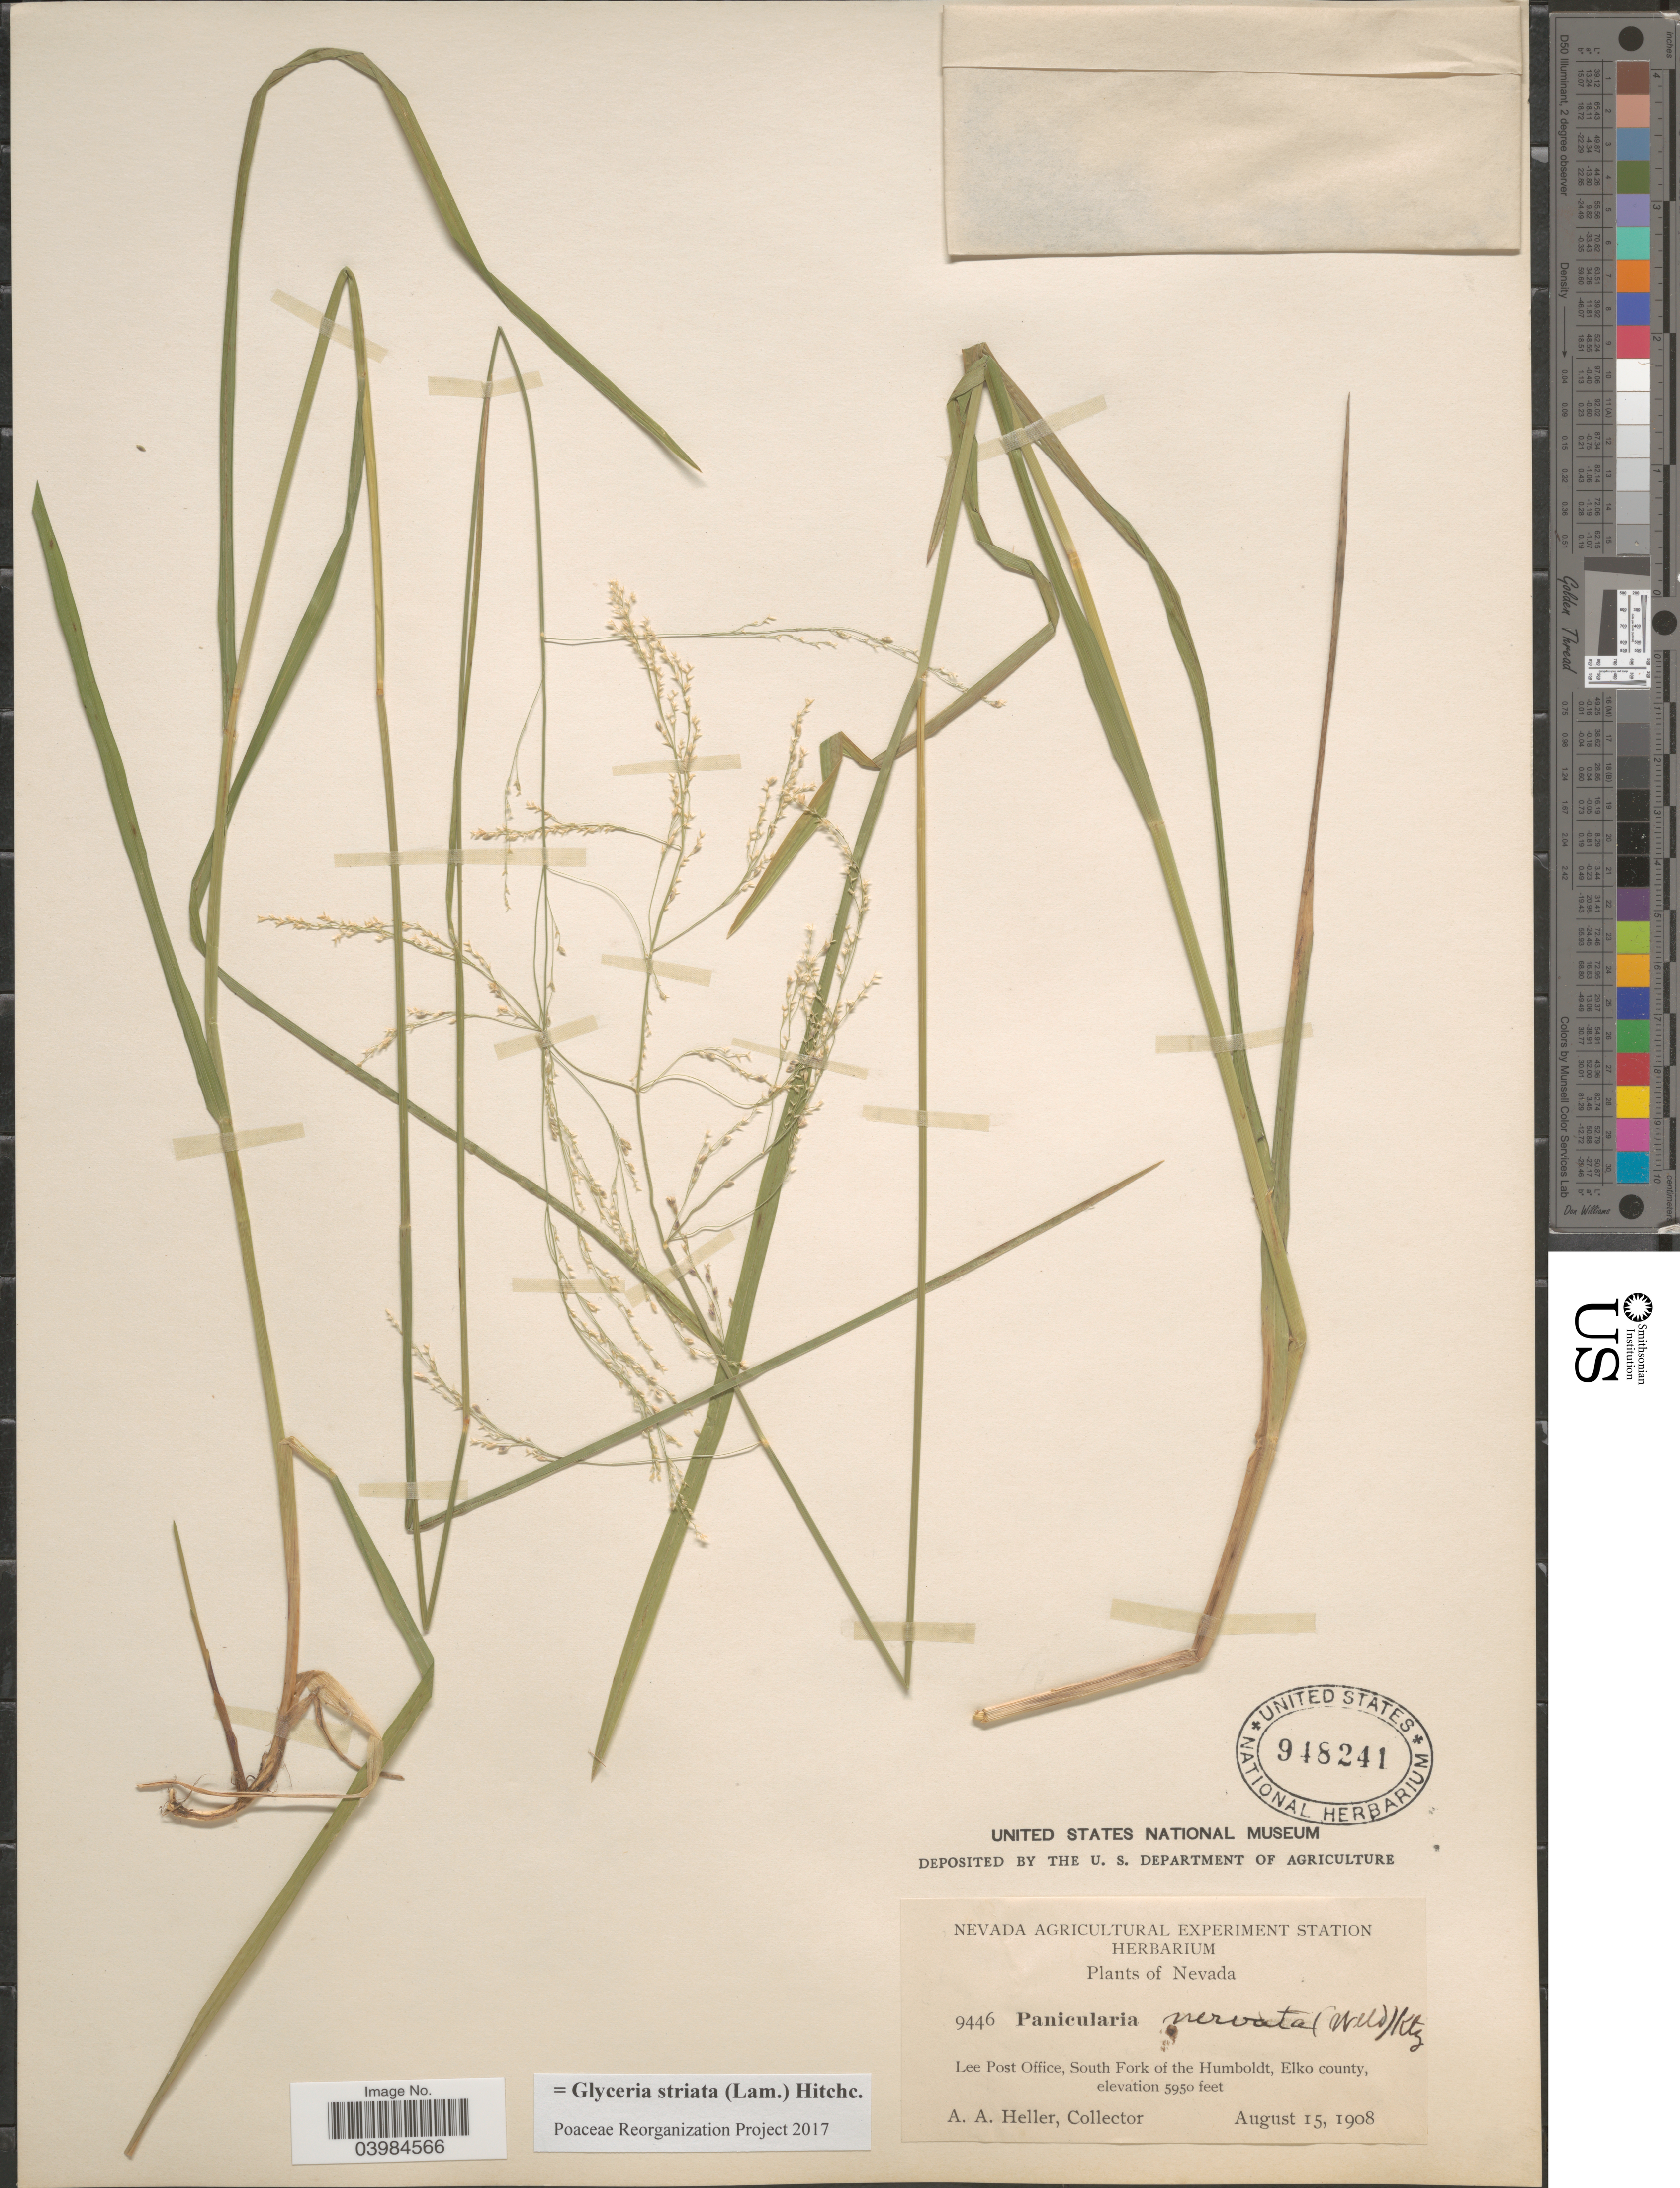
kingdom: Plantae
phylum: Tracheophyta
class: Liliopsida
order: Poales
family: Poaceae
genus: Glyceria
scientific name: Glyceria striata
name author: (Lam.) Hitchc.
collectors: A. A. Heller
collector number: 9446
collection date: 1908-08-15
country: United States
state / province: Nevada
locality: Lee Post Office, South Fork of the Humboldt, Elko county.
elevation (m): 1814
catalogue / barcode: US 948241